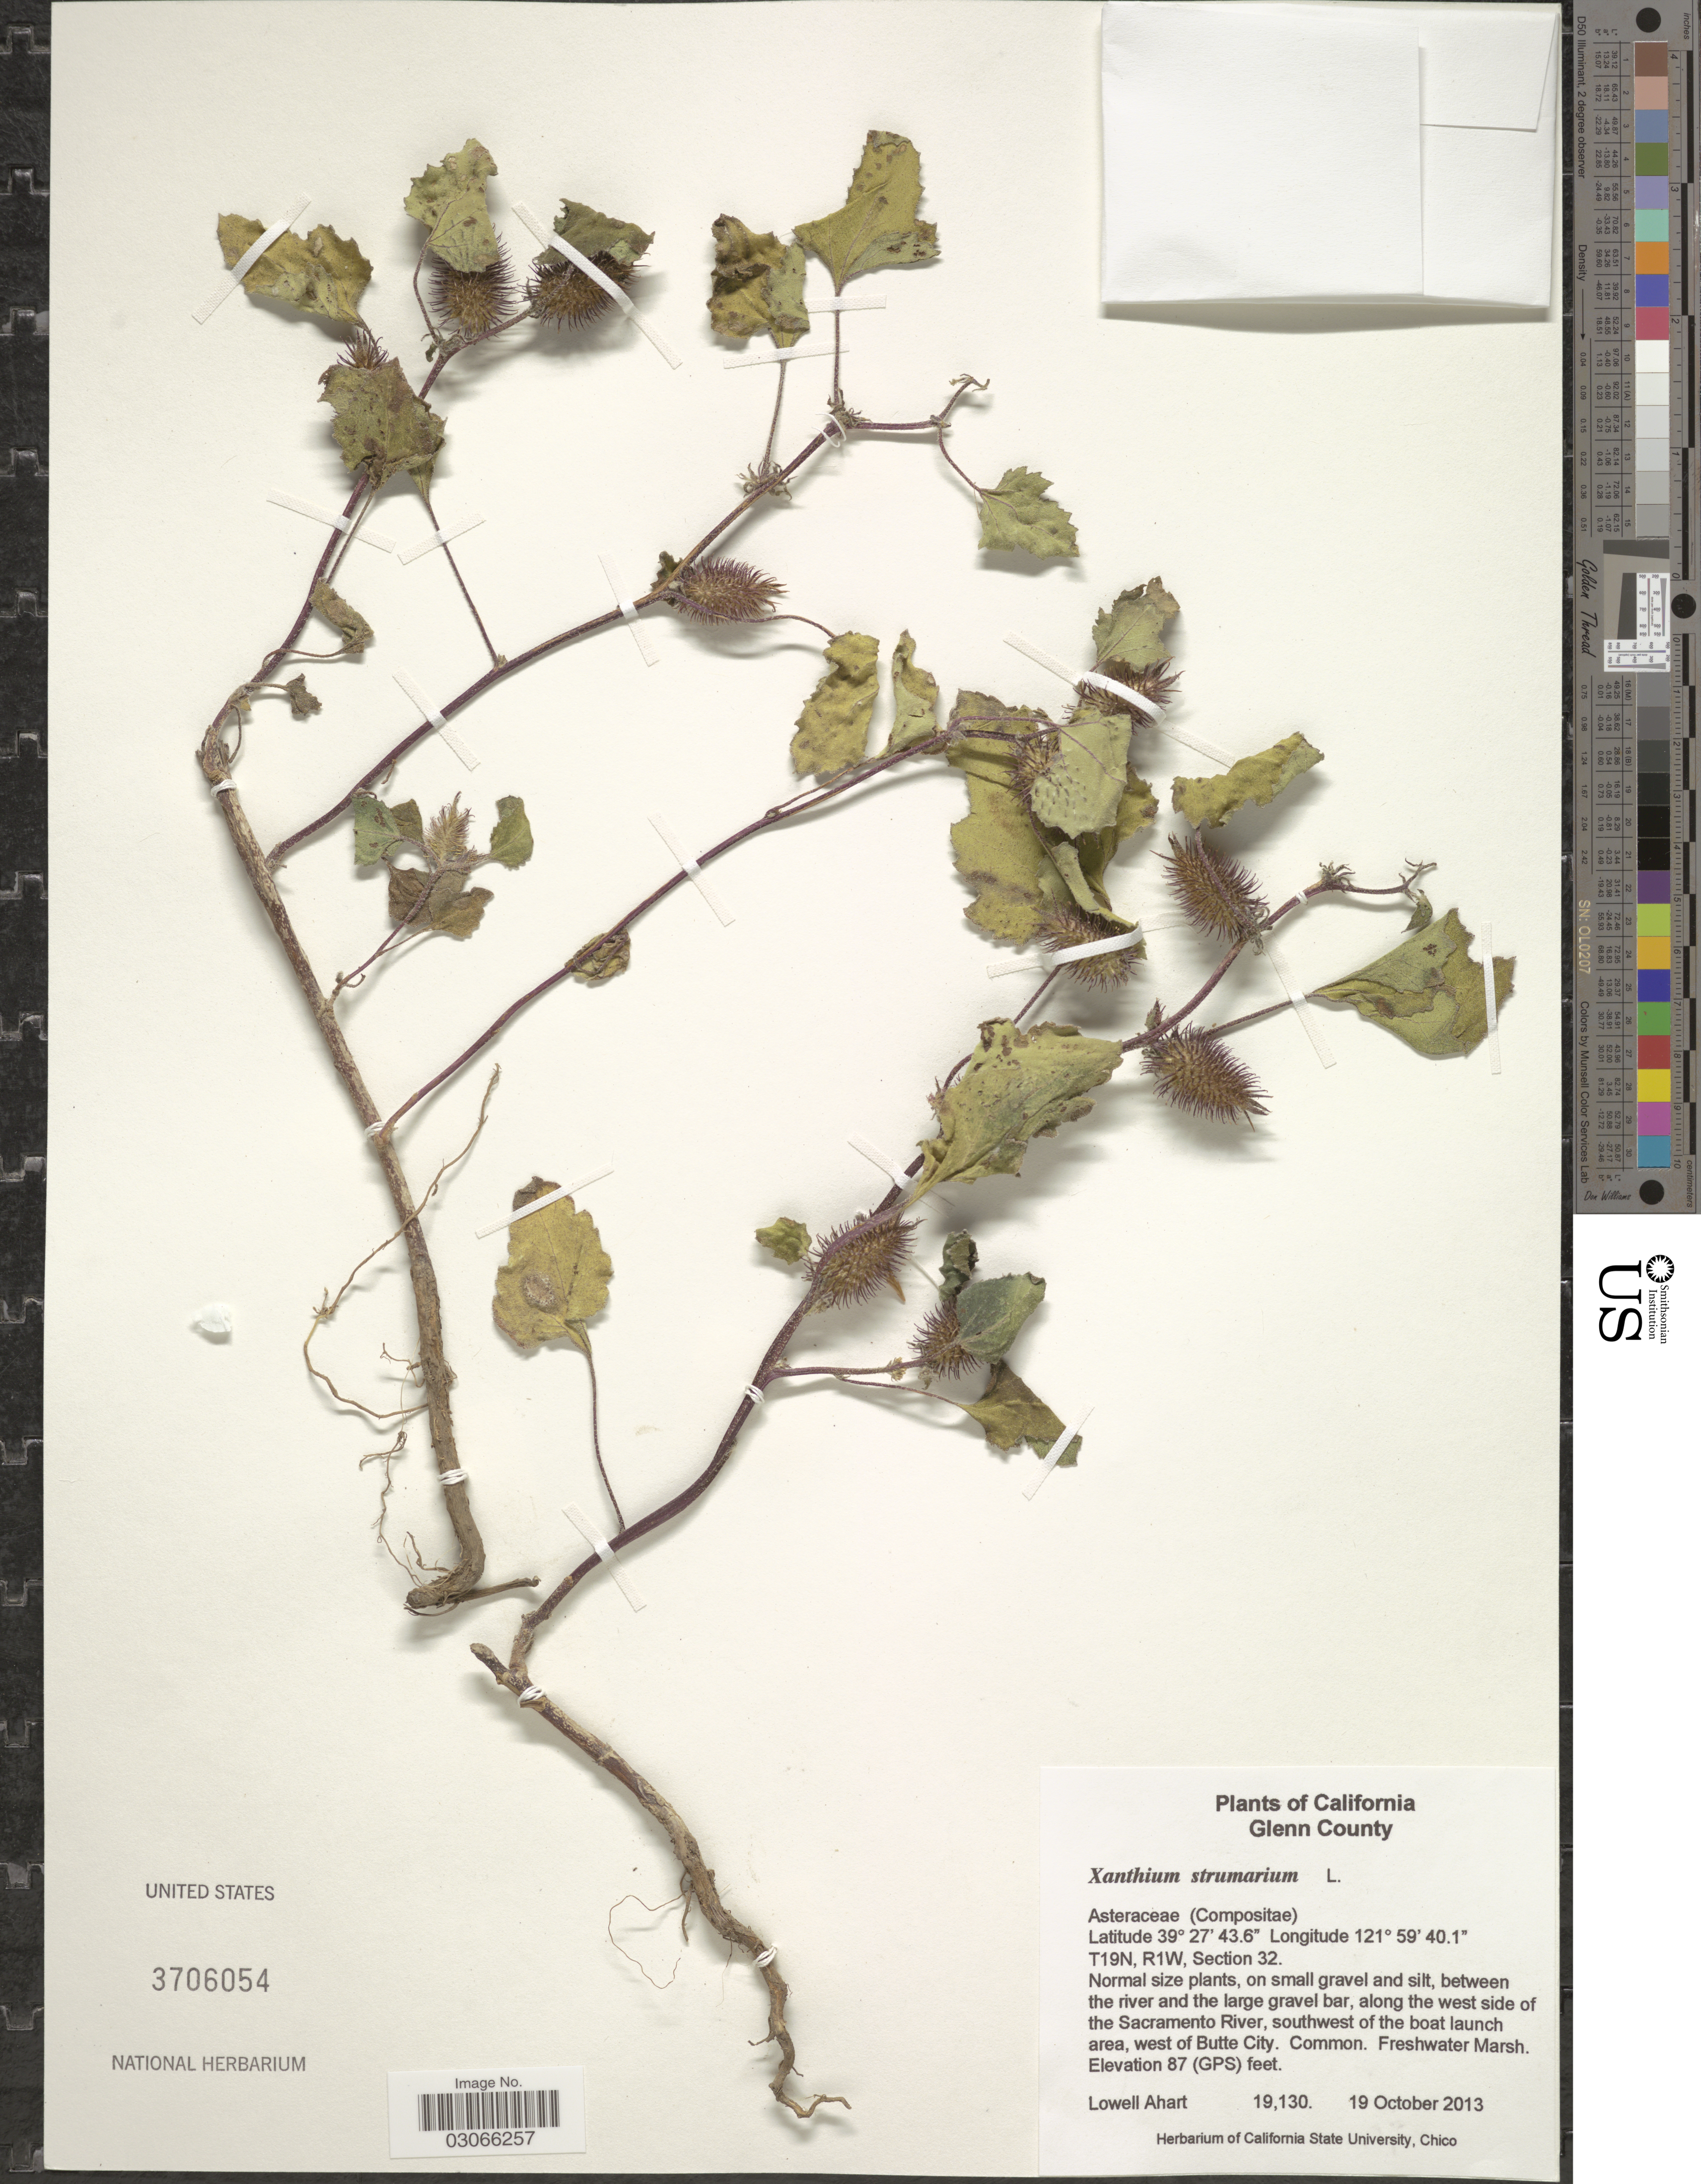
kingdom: Plantae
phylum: Tracheophyta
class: Magnoliopsida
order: Asterales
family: Asteraceae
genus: Xanthium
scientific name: Xanthium strumarium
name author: L.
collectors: L. Ahart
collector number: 19130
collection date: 2013-10-19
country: United States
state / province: California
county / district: Glenn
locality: Glenn County. T19N, R1W, Section 32. Along the west side of the Sacramento River, southwest of the boat launch aarea, west of Butte City.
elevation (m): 27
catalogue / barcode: US 3706054